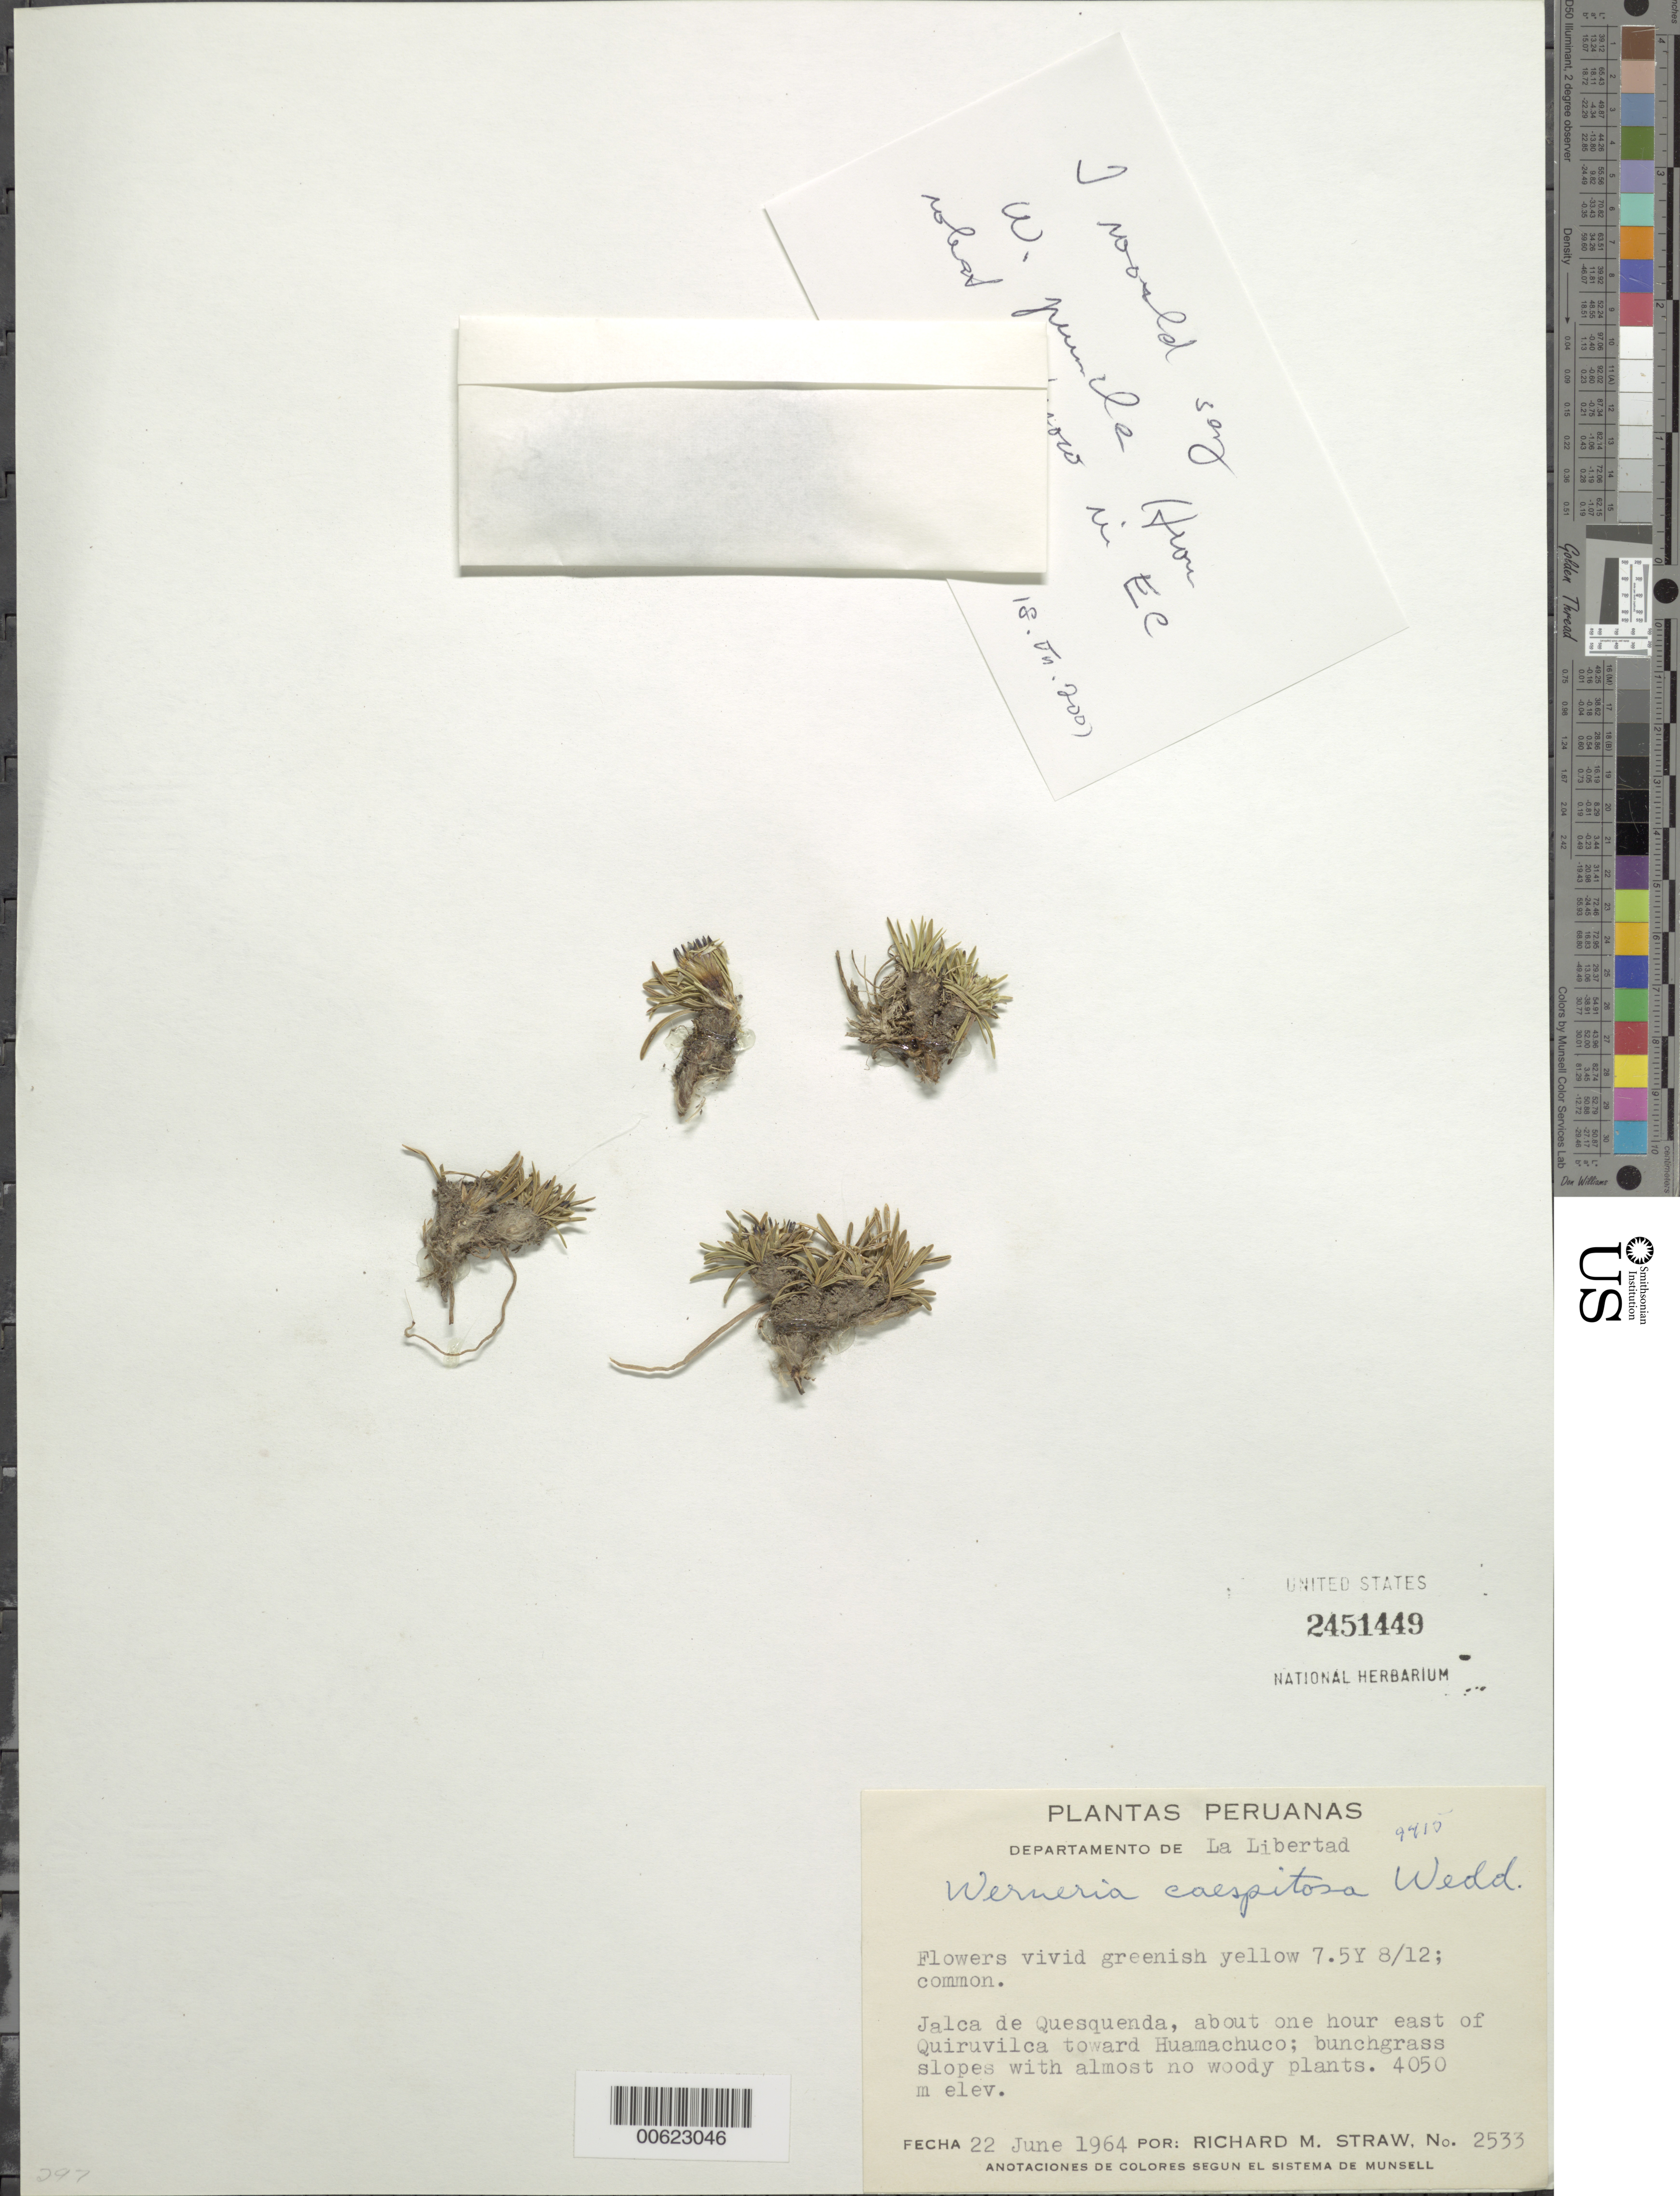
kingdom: Plantae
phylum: Tracheophyta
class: Magnoliopsida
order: Asterales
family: Asteraceae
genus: Werneria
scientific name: Werneria cornea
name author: S.F. Blake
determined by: Calvo, Joel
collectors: R. M. Straw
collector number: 2533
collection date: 1964-06-22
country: Peru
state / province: La Libertad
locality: Jalca de Quesquenda, about 1 hour E of Quiruvilca toward Huamachuco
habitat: bunchgrass slopes with almost no woody plants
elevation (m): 4050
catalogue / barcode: US 2451449